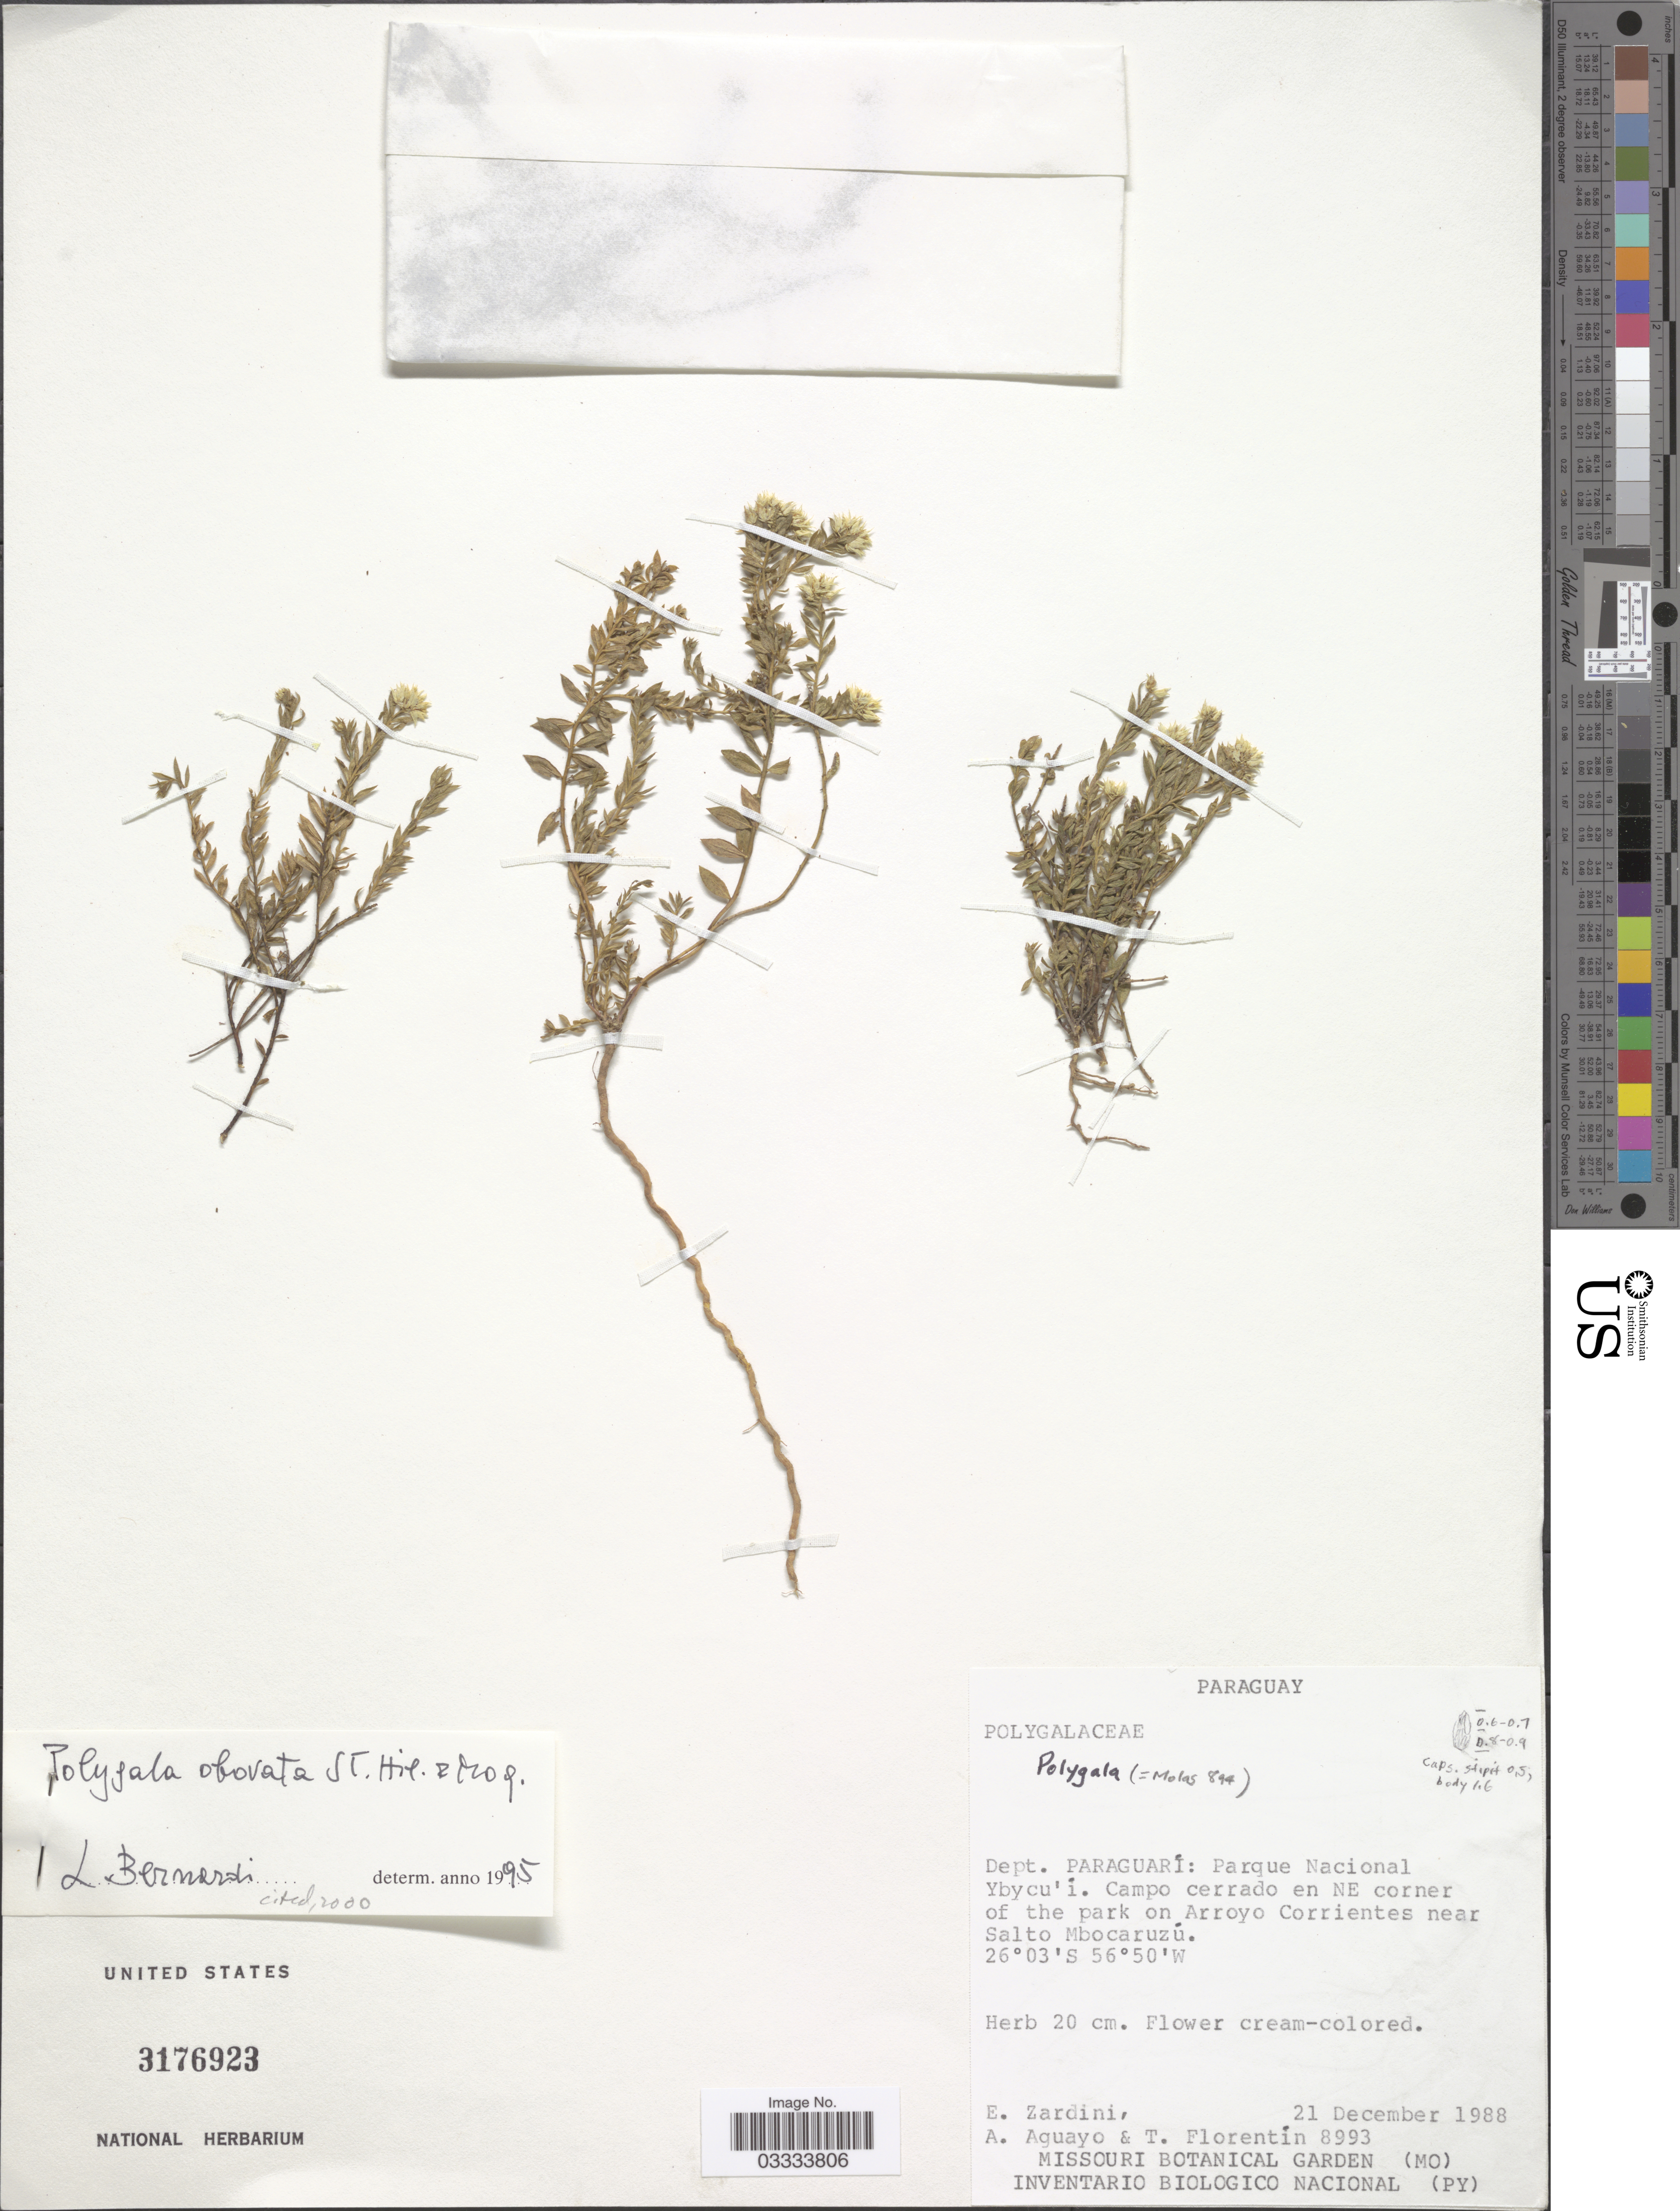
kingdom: Plantae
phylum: Tracheophyta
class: Magnoliopsida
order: Fabales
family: Polygalaceae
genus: Polygala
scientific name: Polygala obovata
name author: A. St.-Hil. & Moq.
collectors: E. Zardini, A. Aguayo & T. Florentin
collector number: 8993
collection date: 1988-12-21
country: Paraguay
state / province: Paraguari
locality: Dept. Paraguari: Parque Nacional Ybycu' i. Campo cerrado en NE corner of the park on Arroyo Corrientes near Salto Mbocaruzú.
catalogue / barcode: US 3176923